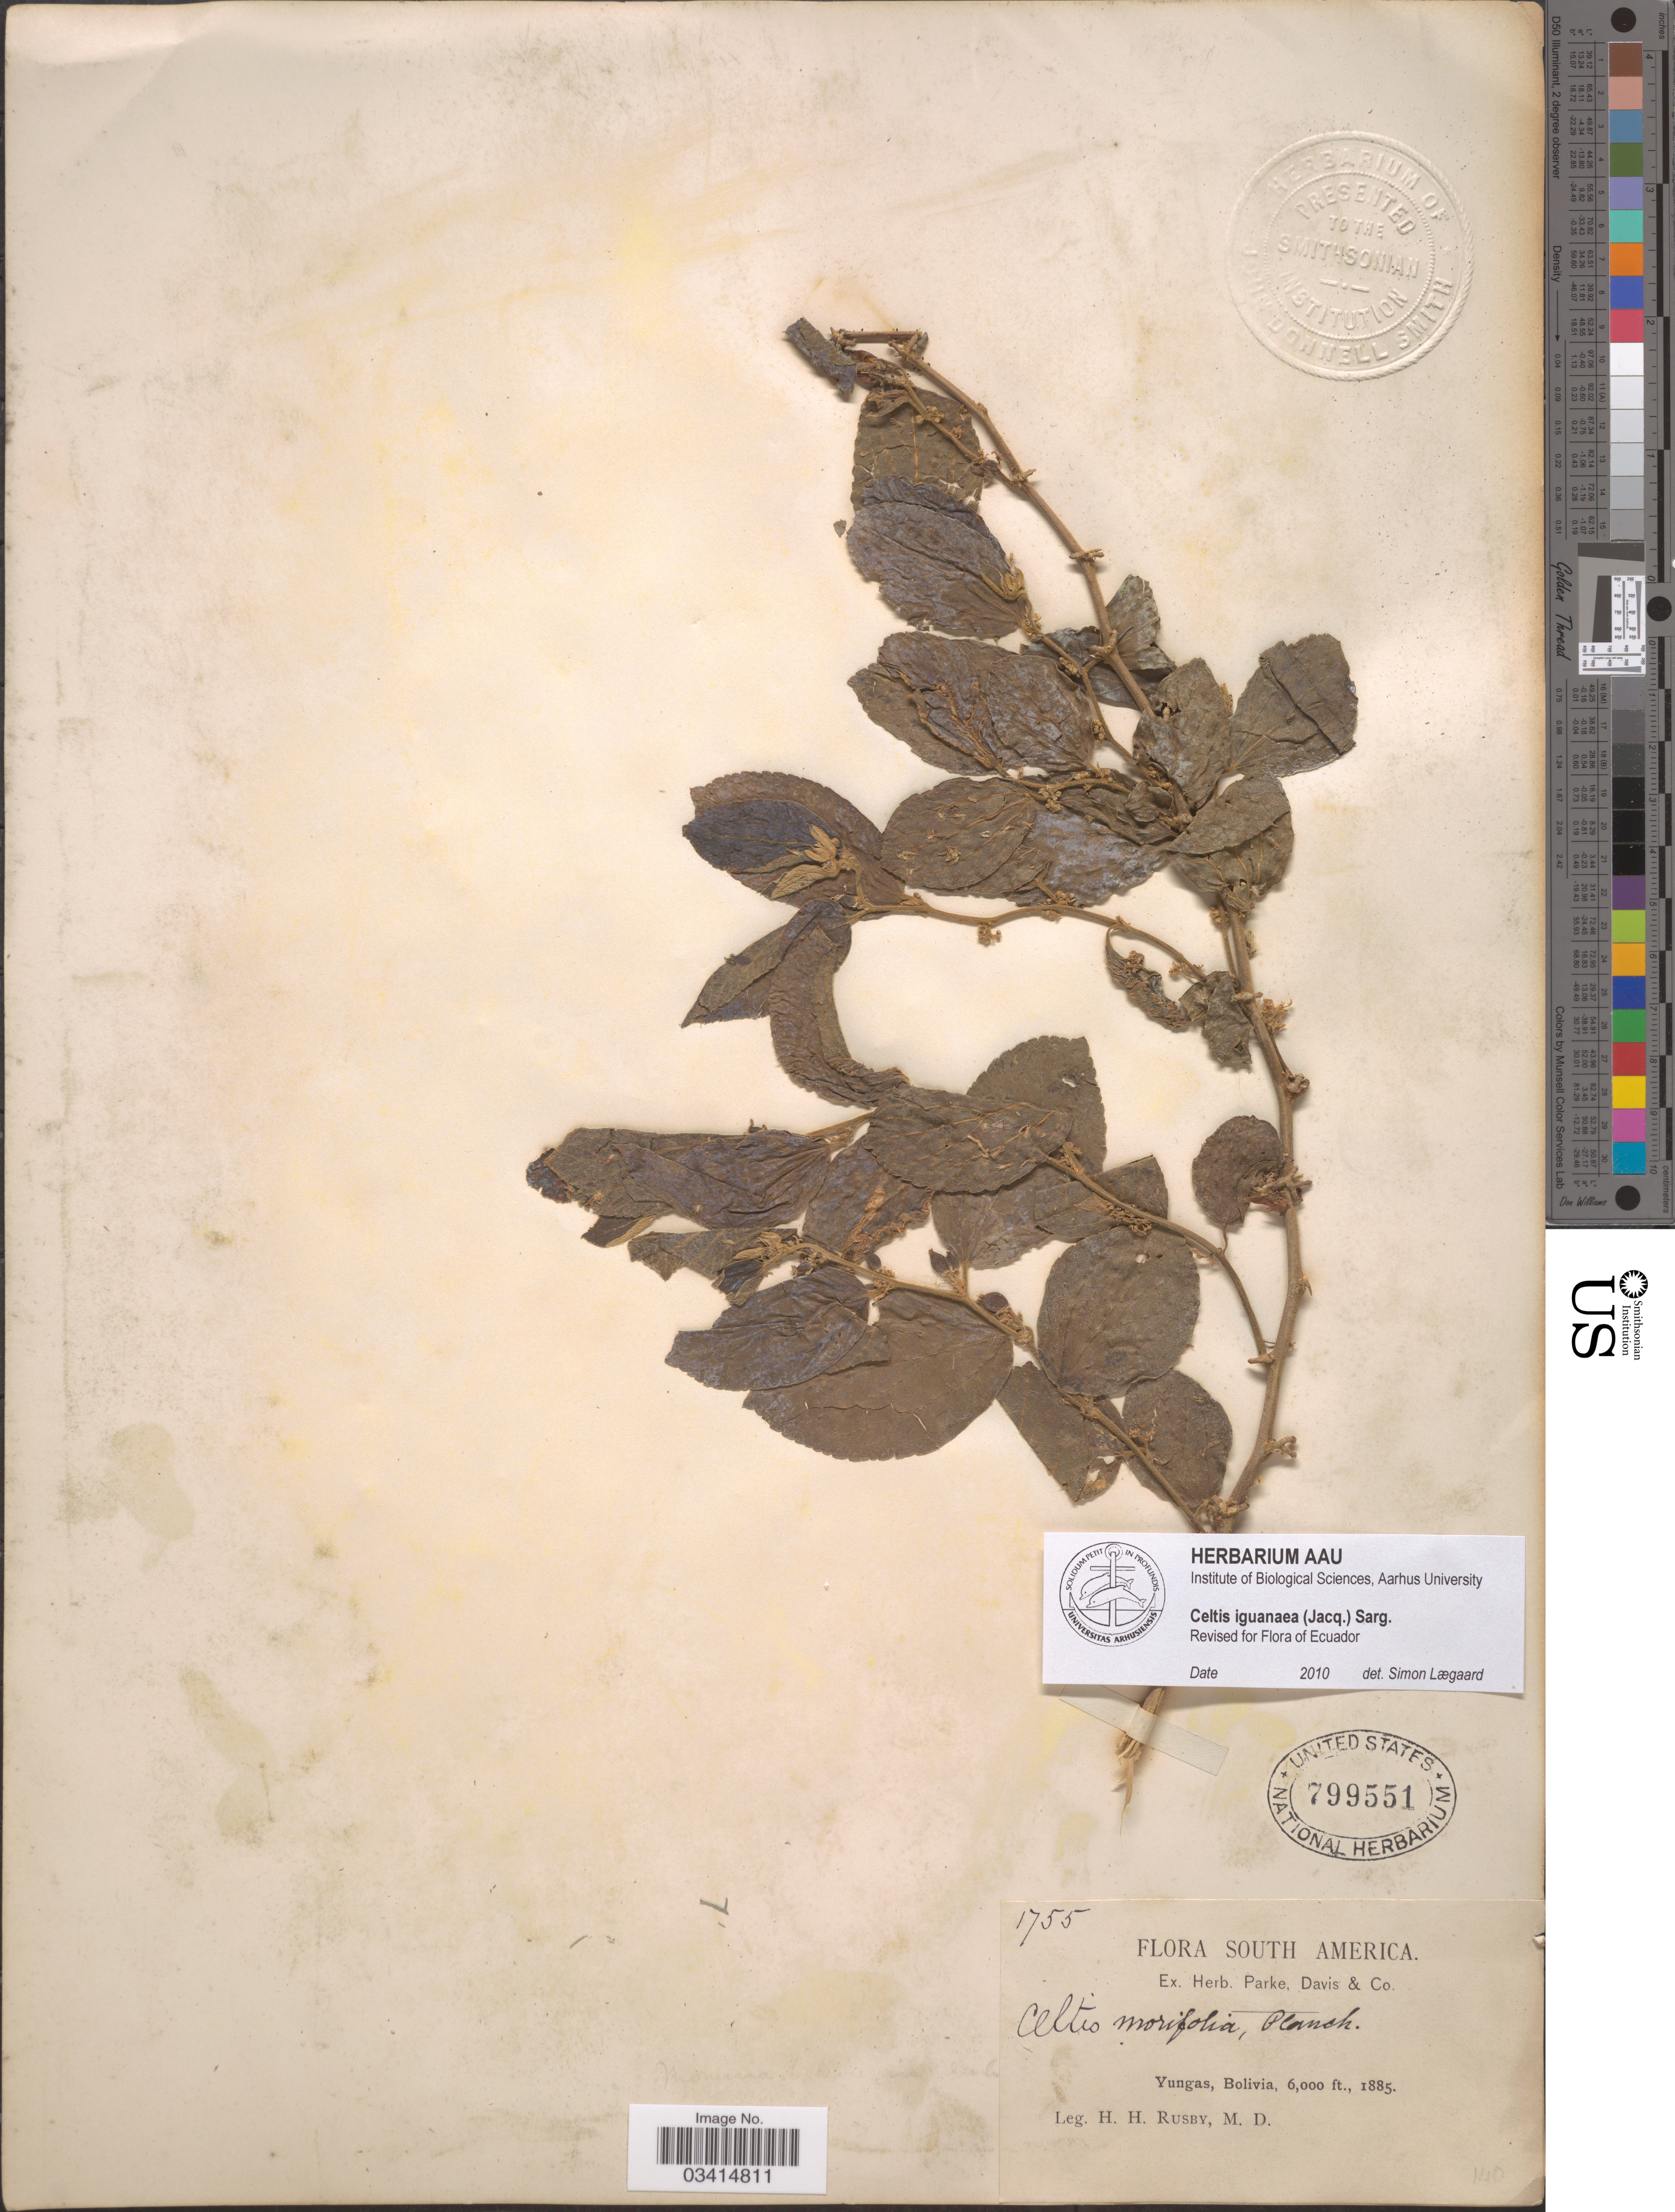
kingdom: Plantae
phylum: Tracheophyta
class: Magnoliopsida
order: Rosales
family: Cannabaceae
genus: Celtis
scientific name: Celtis iguanaea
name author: (Jacq.) Sarg.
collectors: H. H. Rusby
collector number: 1755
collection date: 1885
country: Bolivia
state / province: La Paz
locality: Yungas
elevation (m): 1829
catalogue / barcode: US 799551